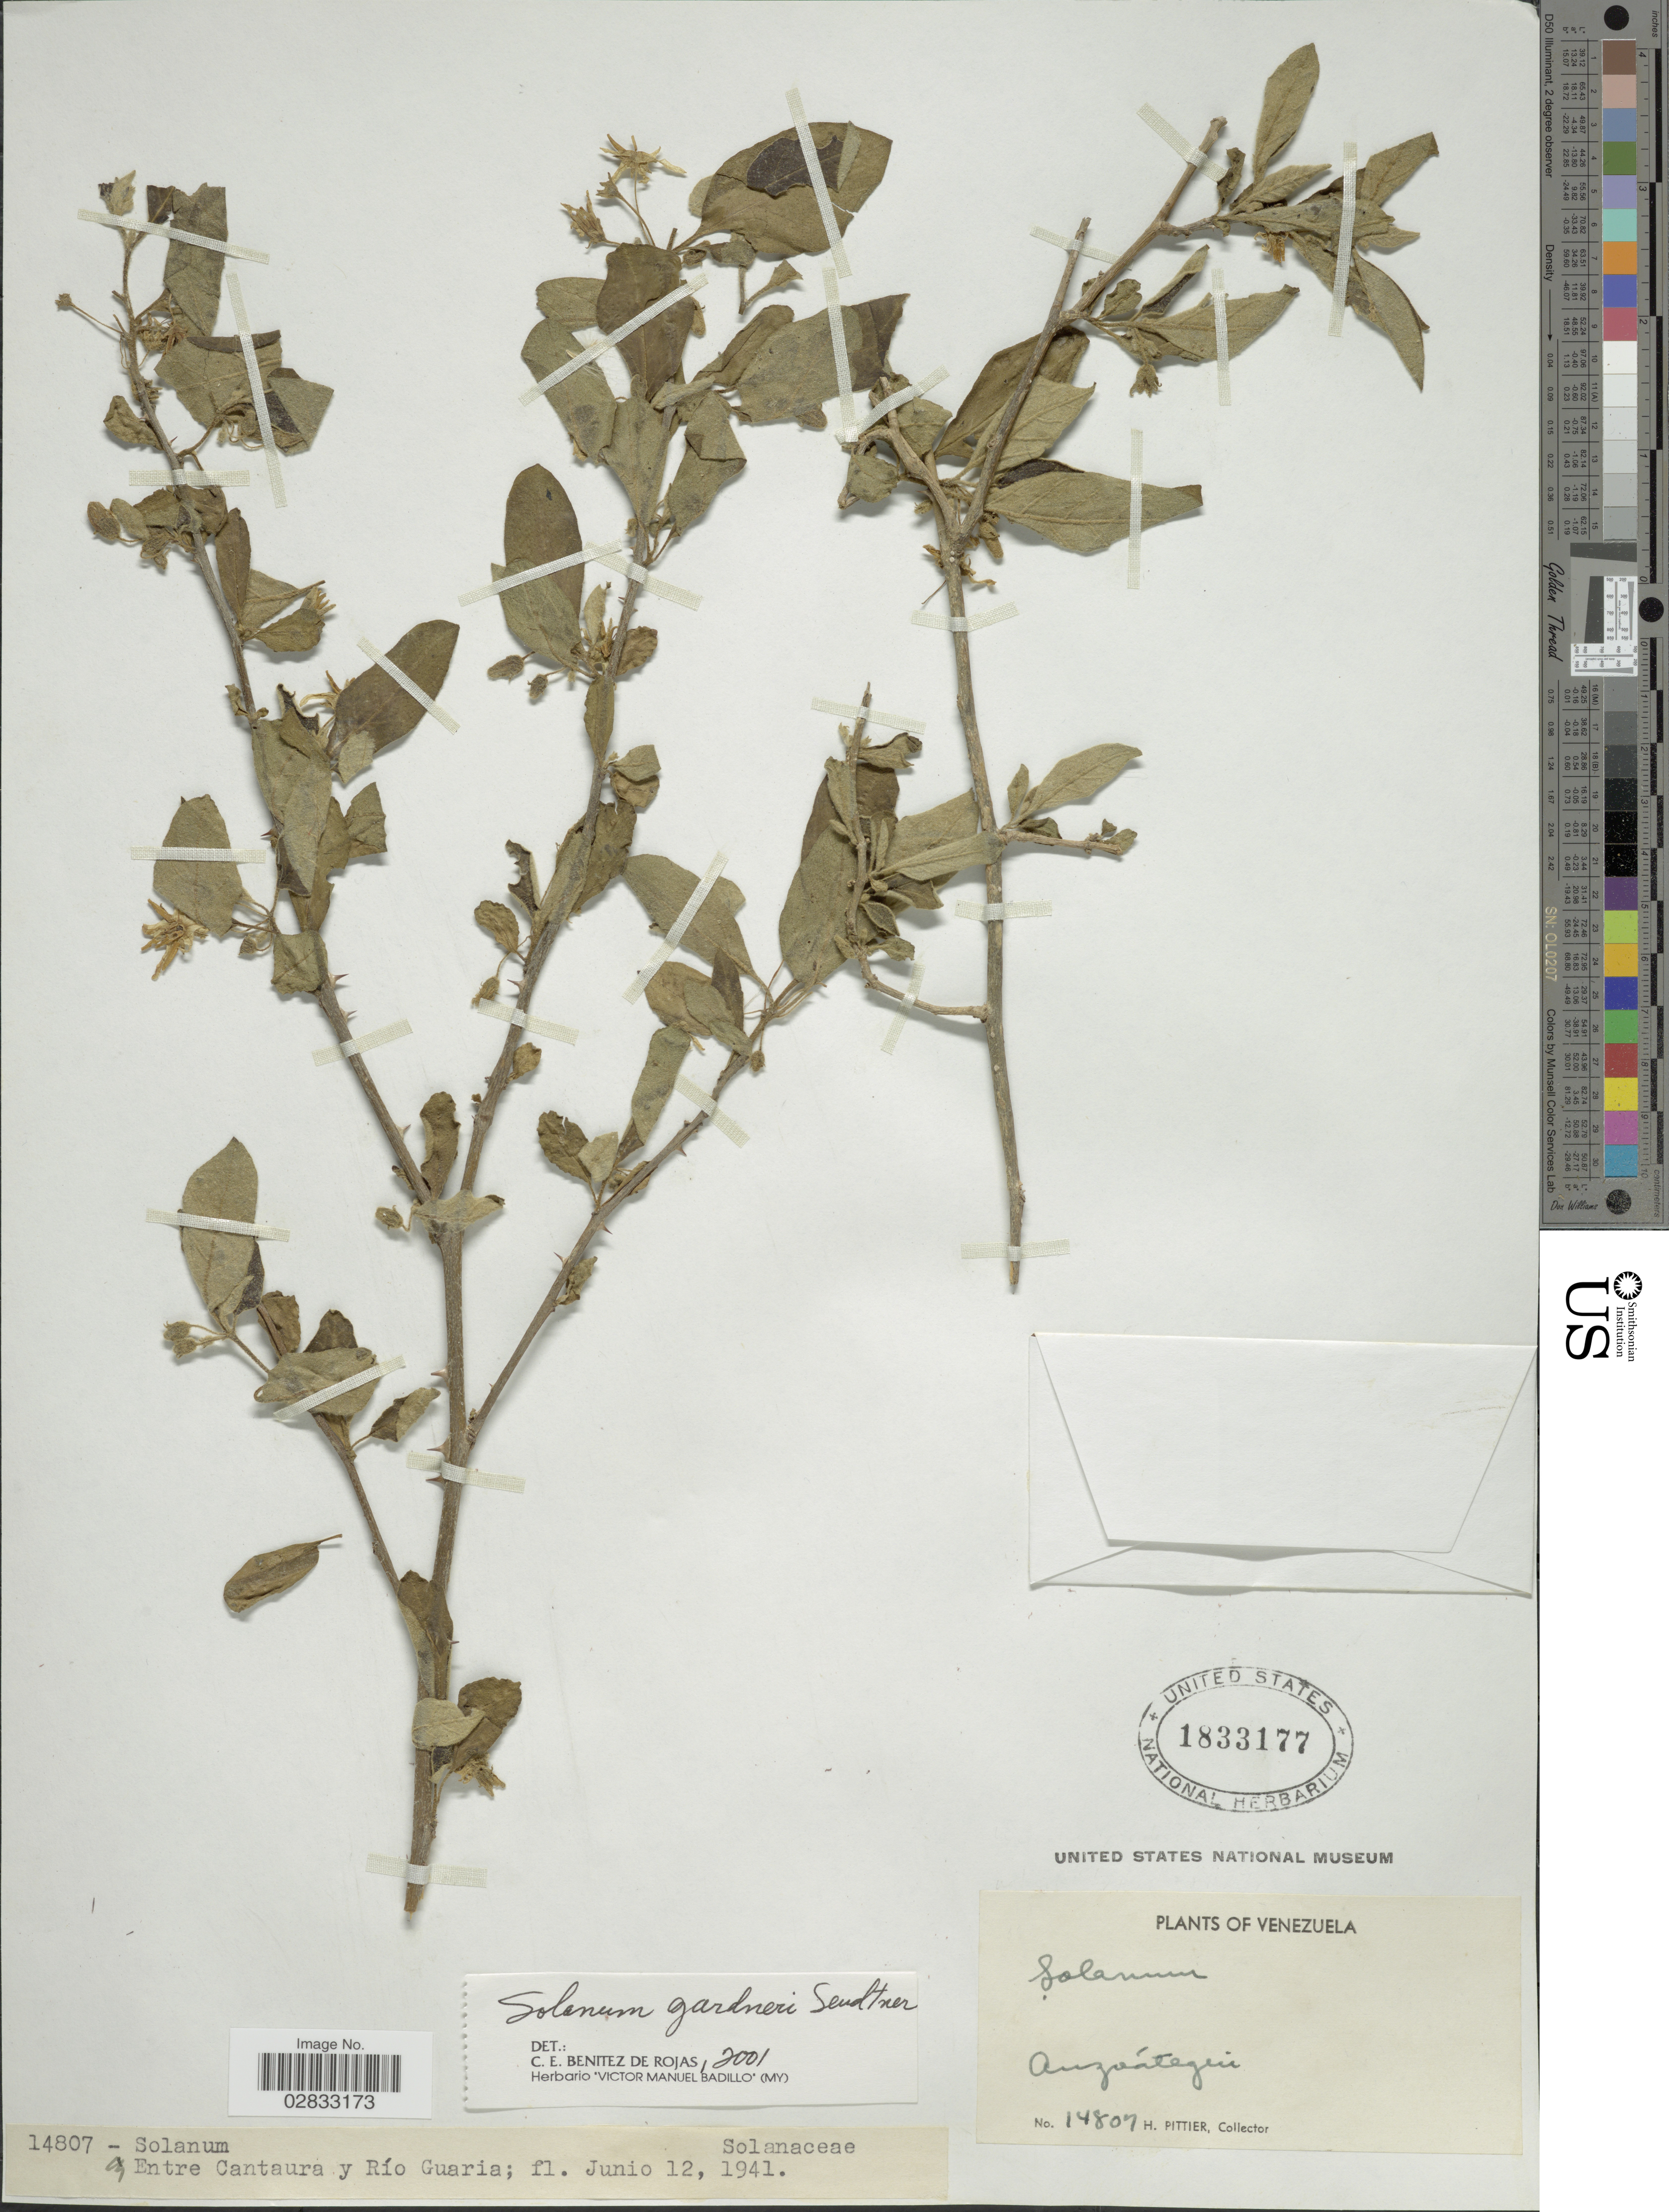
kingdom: Plantae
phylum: Tracheophyta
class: Magnoliopsida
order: Solanales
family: Solanaceae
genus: Solanum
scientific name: Solanum gardneri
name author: Sendtn. in Mart.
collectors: H. F. Pittier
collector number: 14807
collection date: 1941-06-12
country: Venezuela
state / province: Anzoategui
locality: Entre Cantaura y Río Guaria.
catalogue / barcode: US 1833177